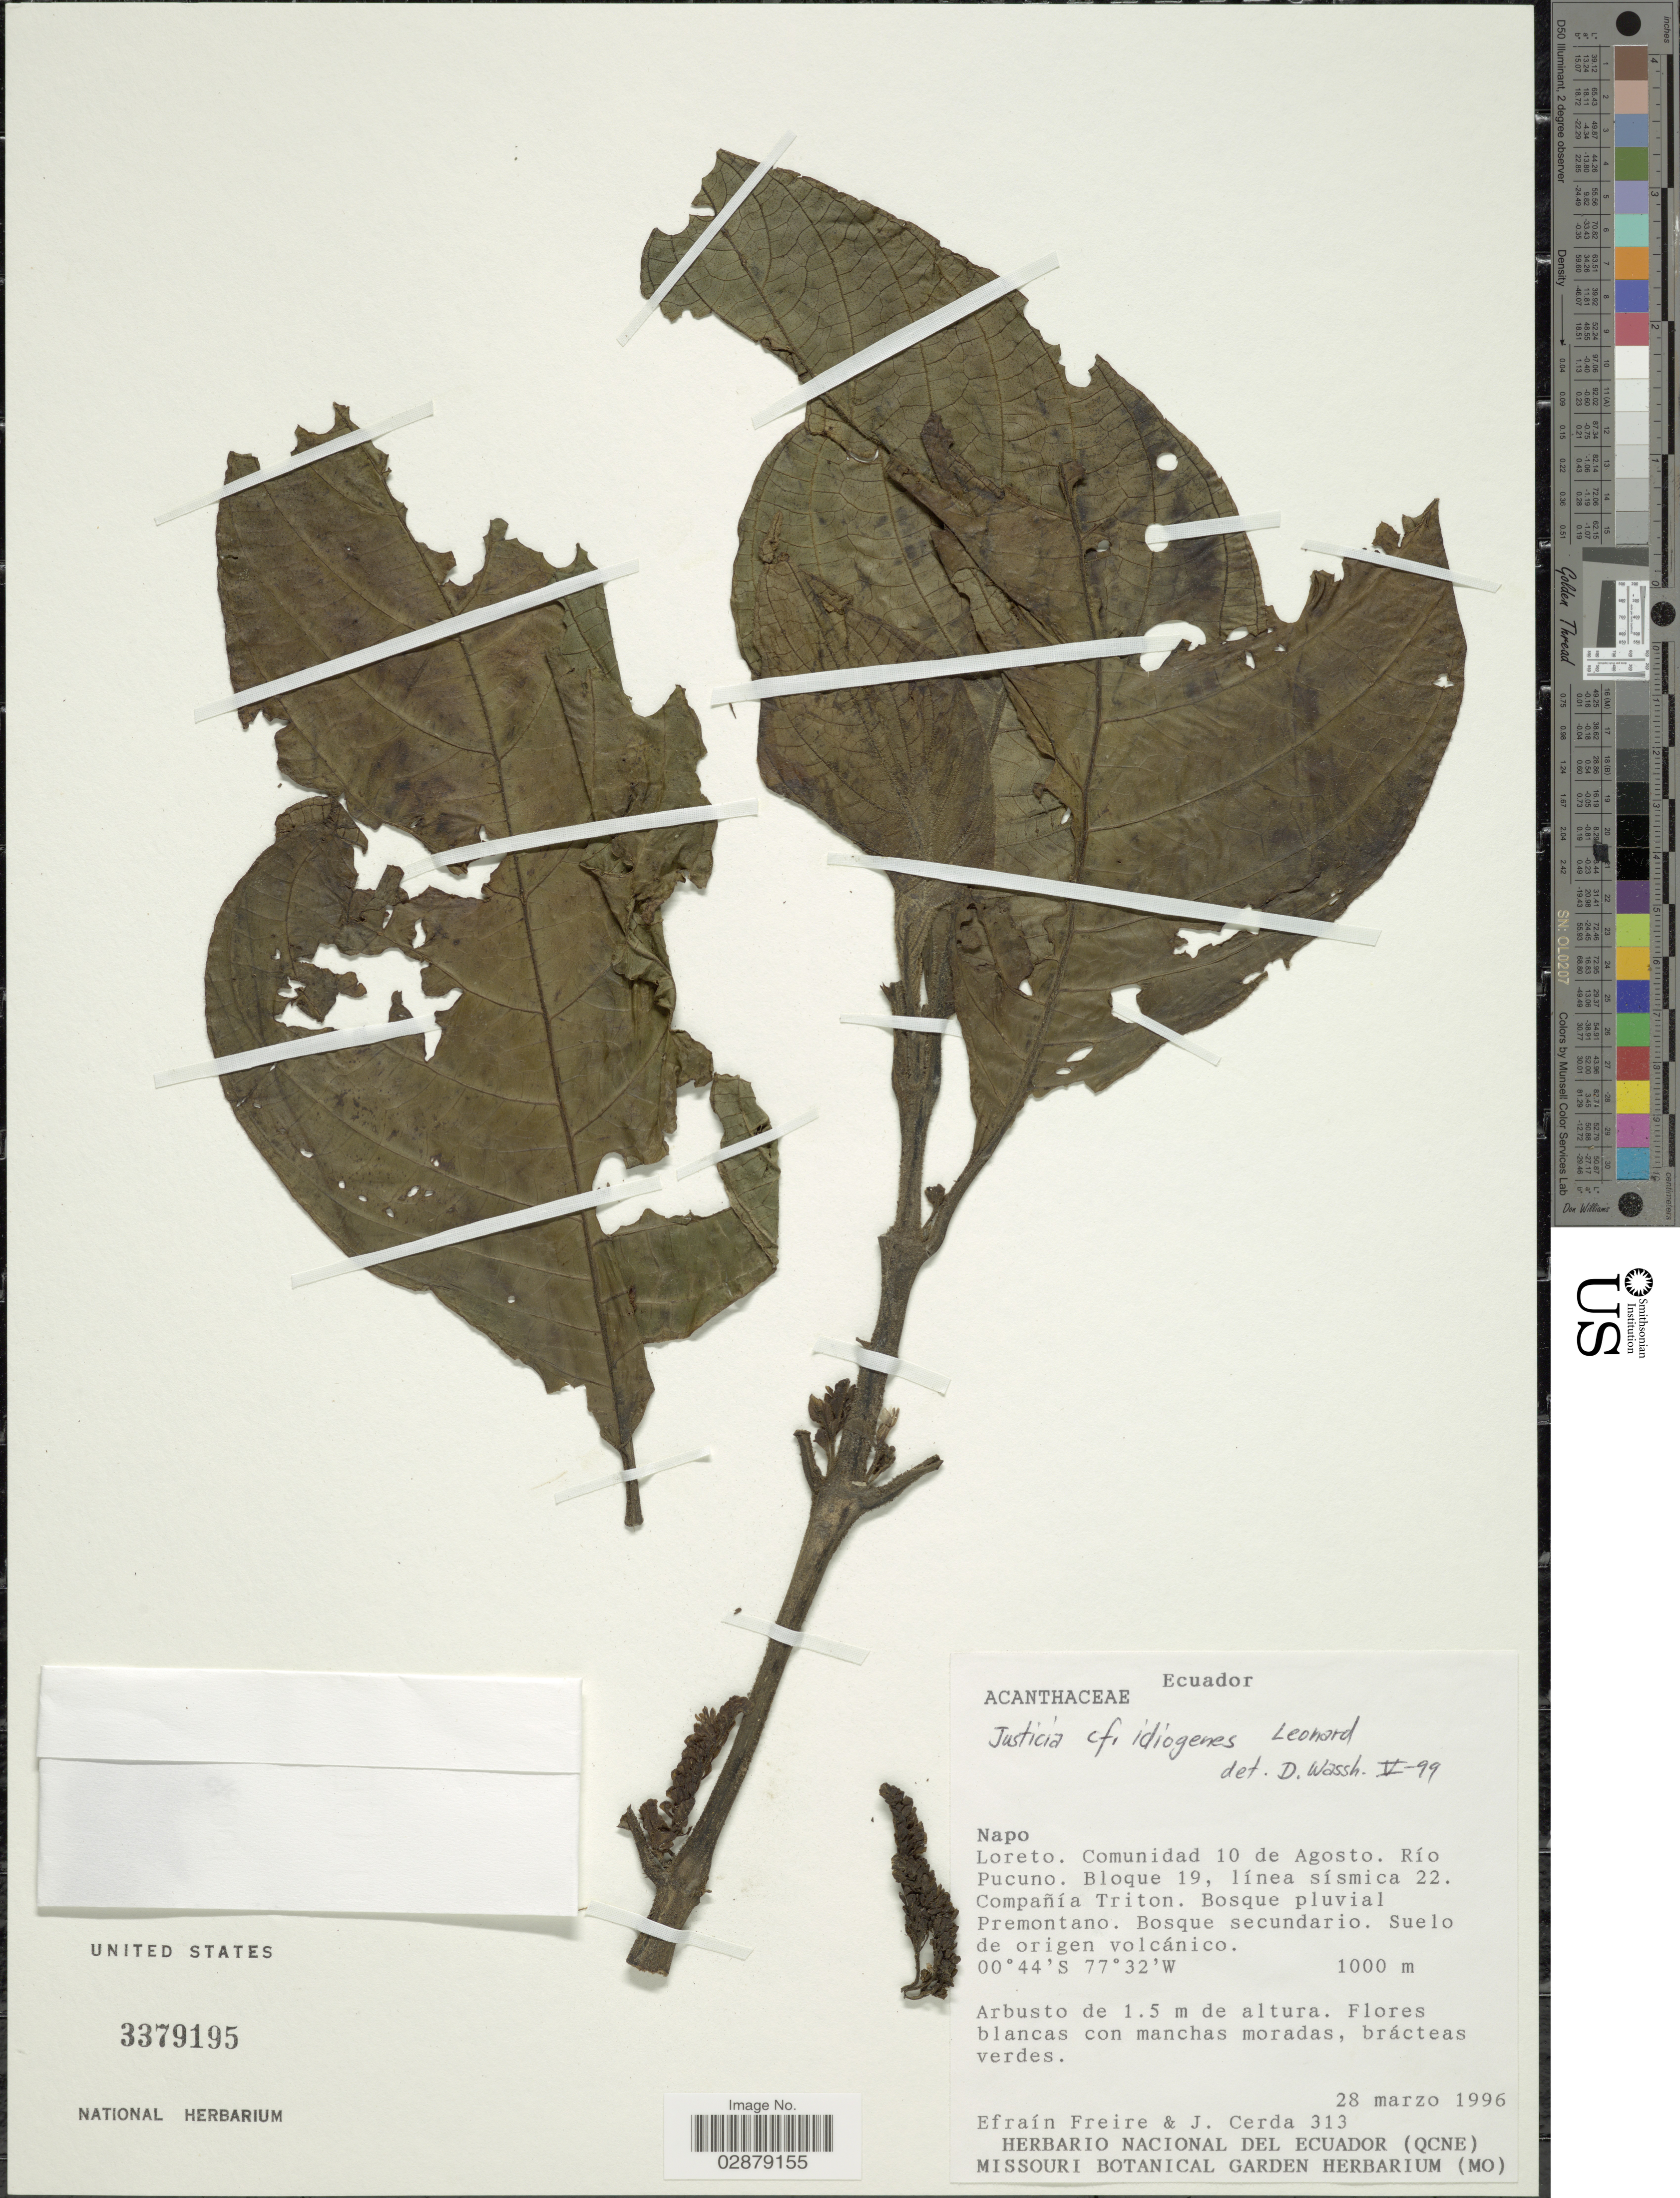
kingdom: Plantae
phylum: Tracheophyta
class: Magnoliopsida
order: Lamiales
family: Acanthaceae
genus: Justicia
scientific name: Justicia idiogenes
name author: Leonard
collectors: E. Freire & J. Cerda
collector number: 313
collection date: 1996-03-28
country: Ecuador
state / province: Napo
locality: Loreto. Comunidad 10 de Agosto. Río Pucuno. Bloque 19, línea sísmica 22. Compañía Triton.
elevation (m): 1000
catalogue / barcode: US 3379195